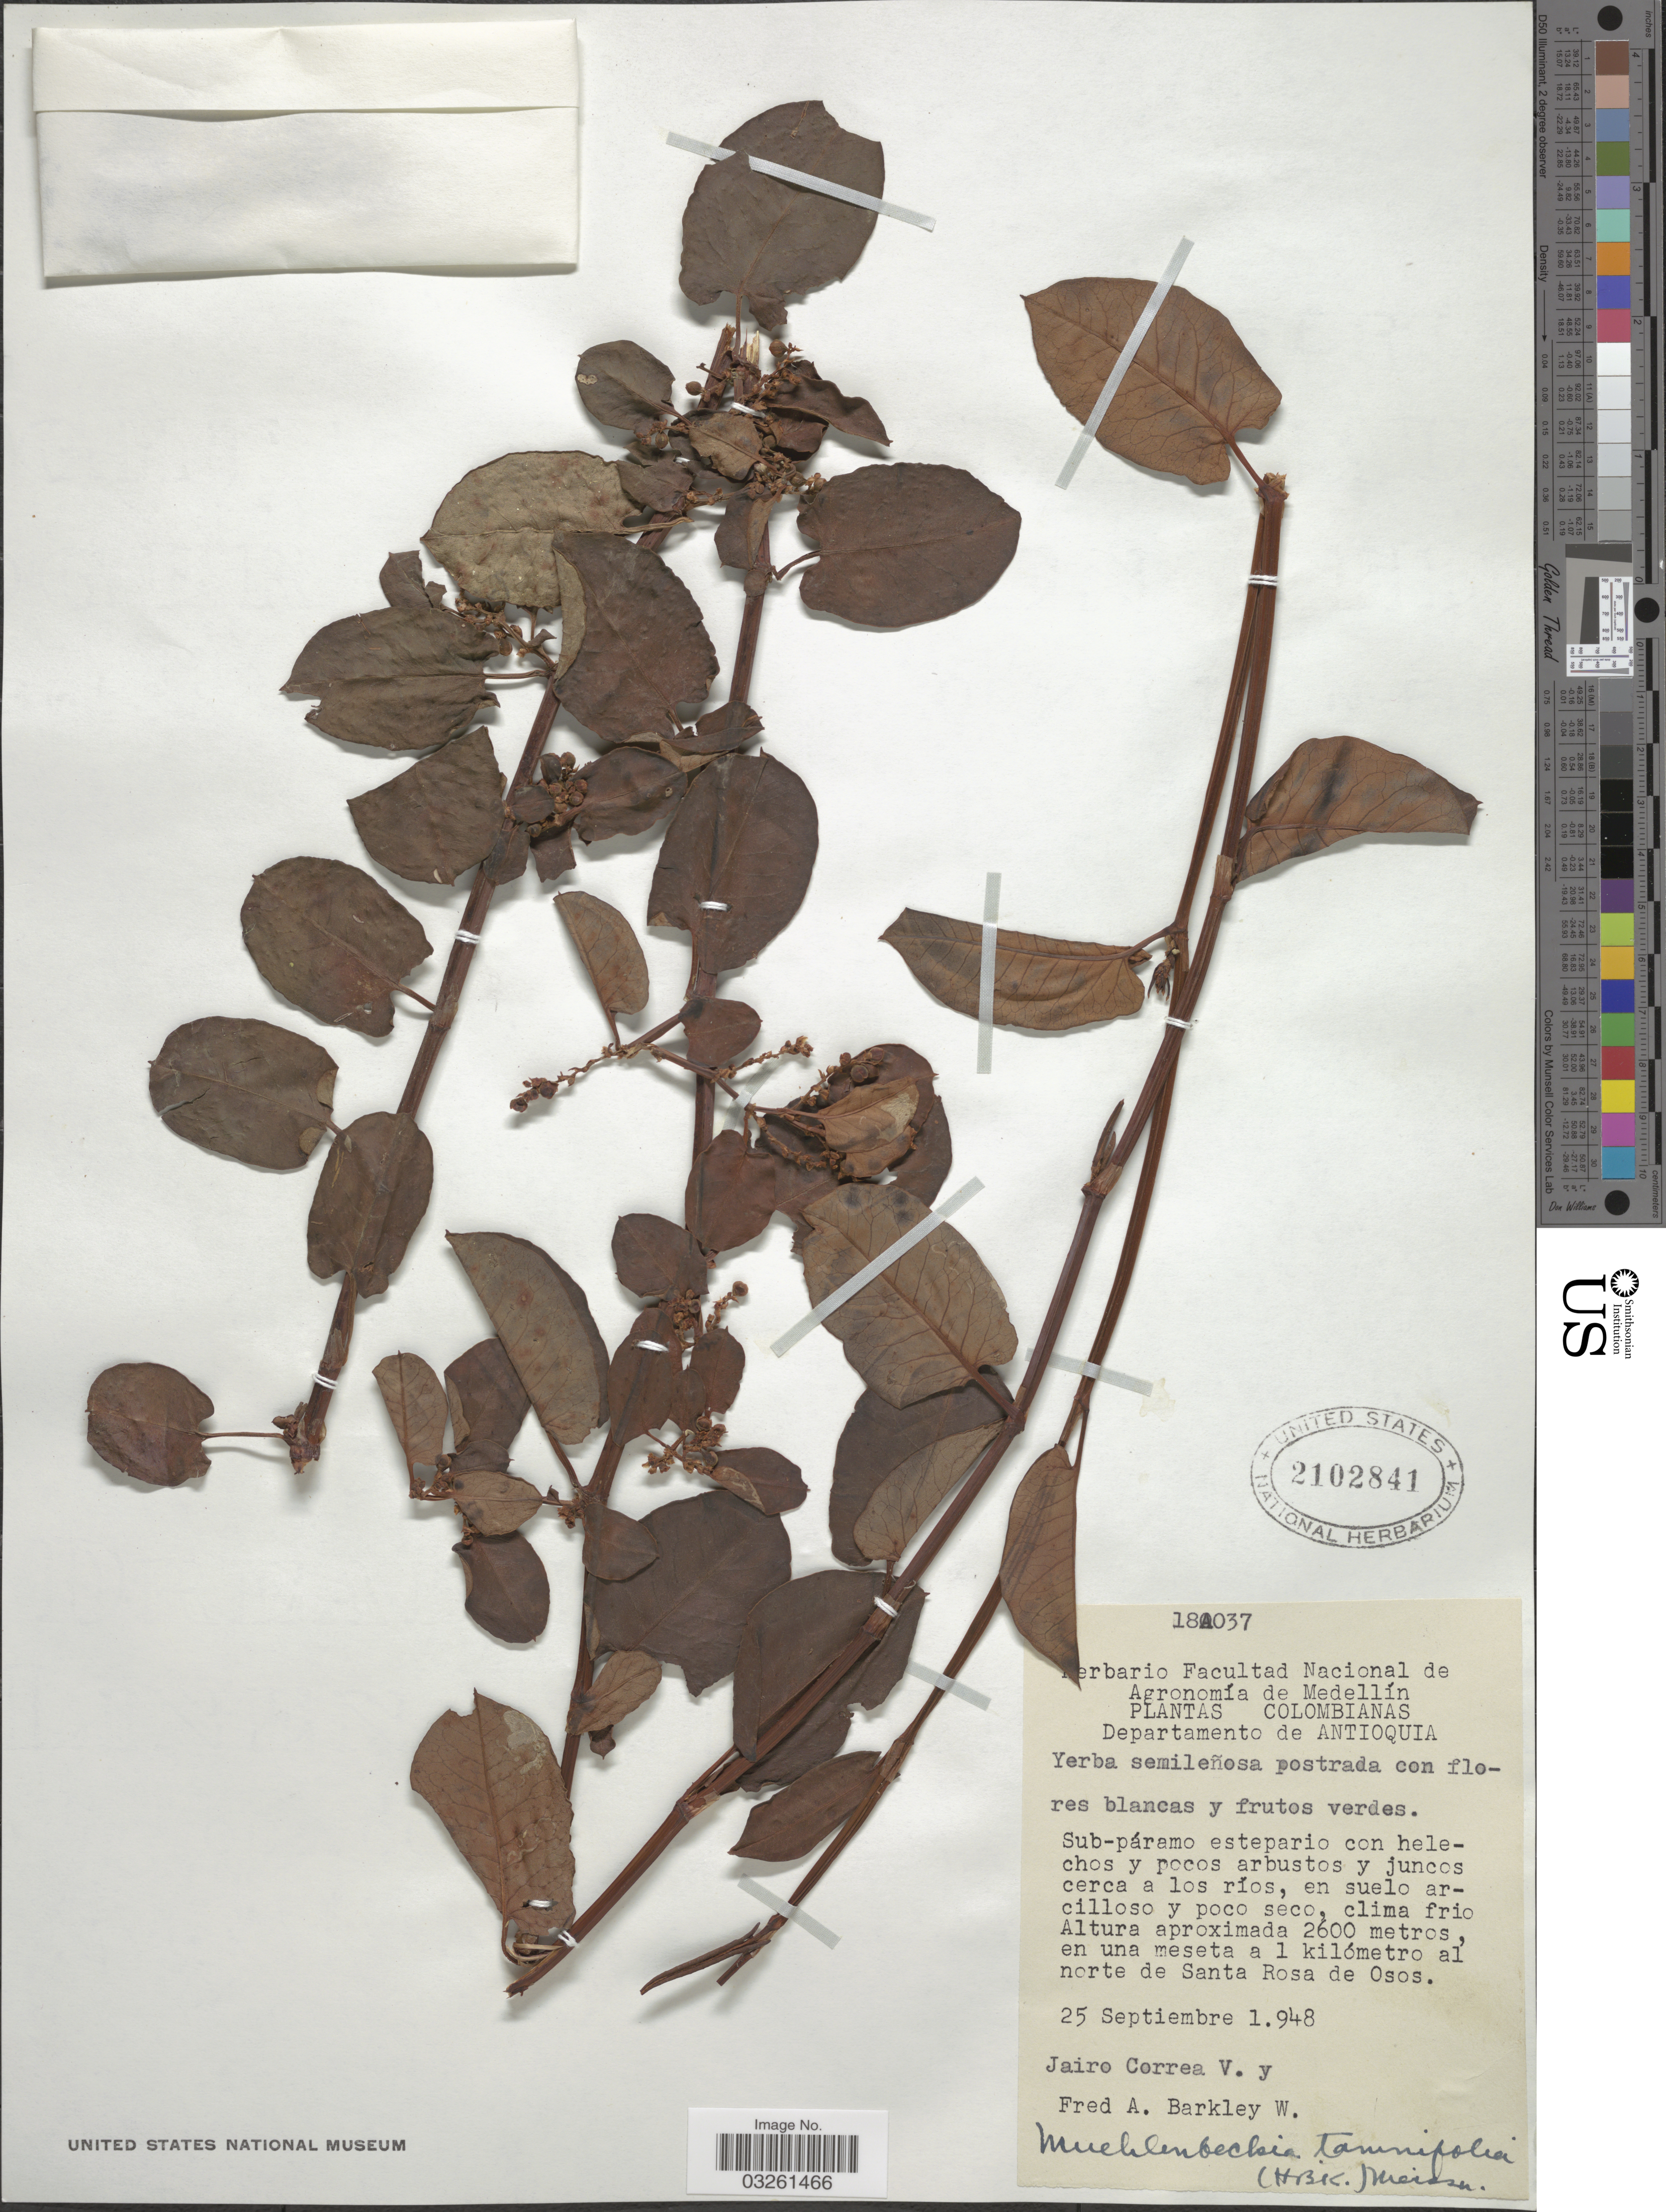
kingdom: Plantae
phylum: Tracheophyta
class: Magnoliopsida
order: Caryophyllales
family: Polygonaceae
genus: Muehlenbeckia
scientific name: Muehlenbeckia tamnifolia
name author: (Kunth) Meisn.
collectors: J. Correa V. & F. Barkley W.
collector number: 18A037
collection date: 1948-09-25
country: Colombia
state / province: Antioquia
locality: Departamento de Antioquia, en una meseta a 1 kilómetro al norte de Santa Rosa de Osos.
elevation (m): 2600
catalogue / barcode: US 2102841